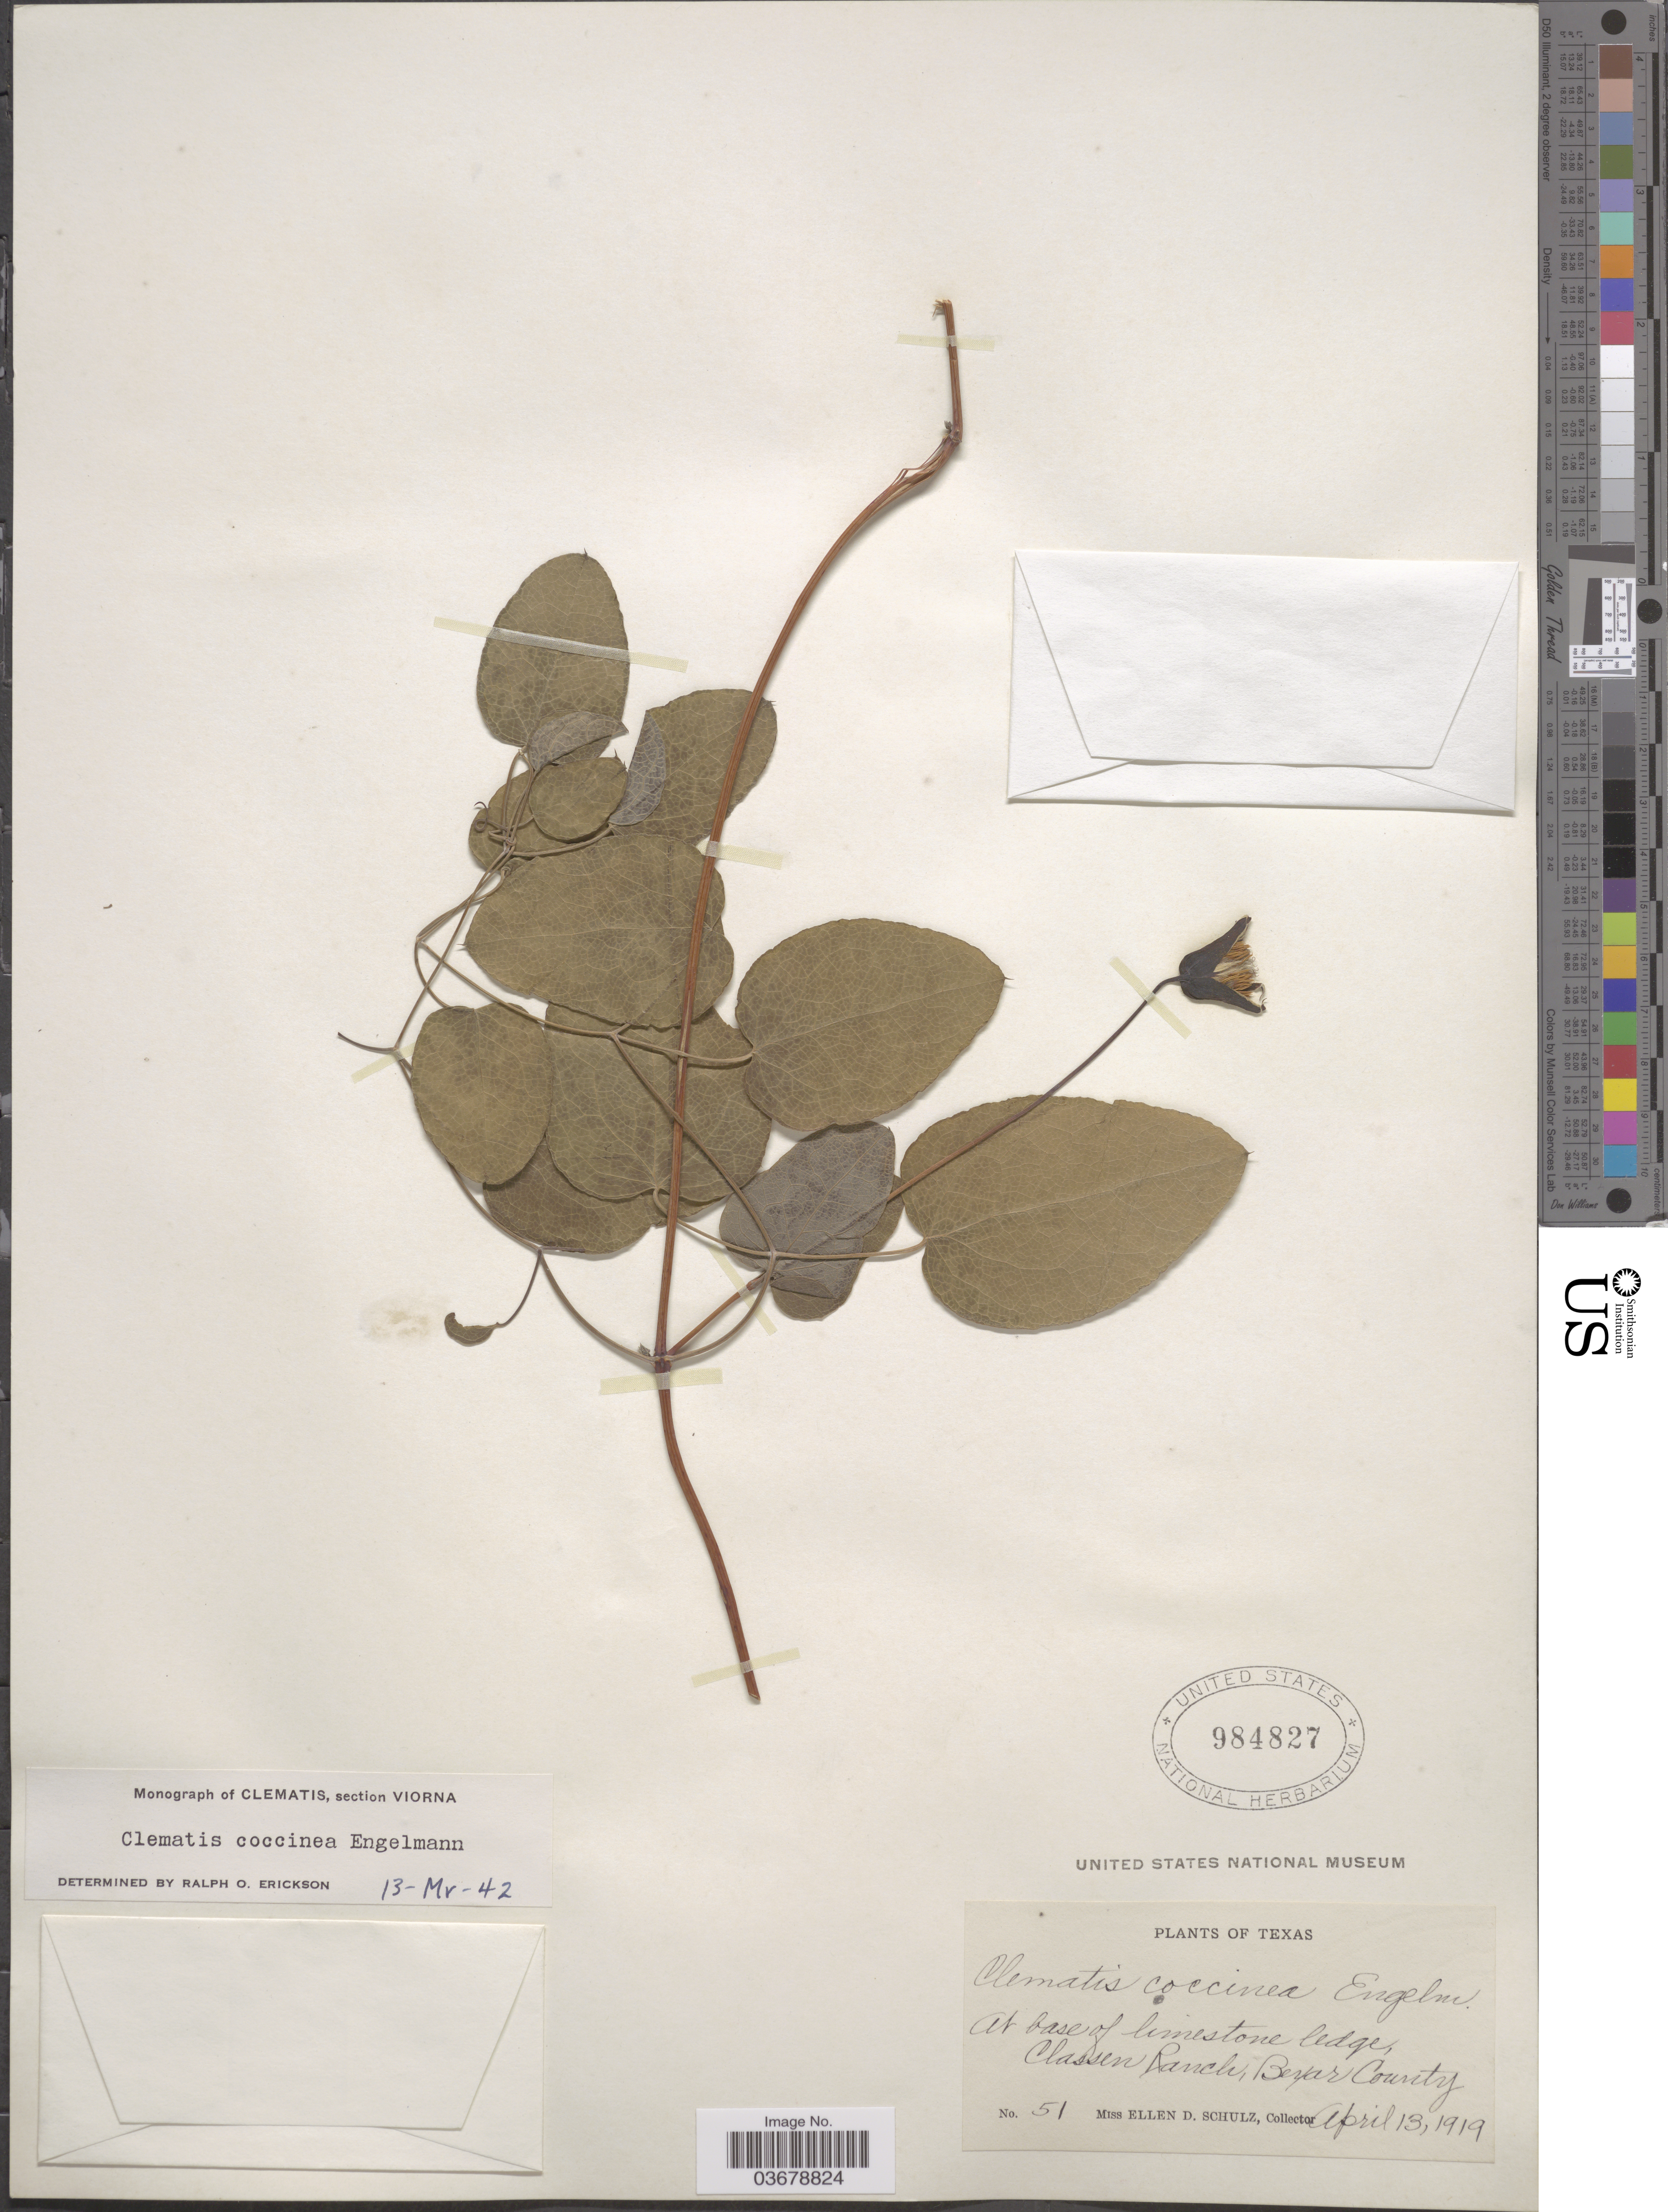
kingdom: Plantae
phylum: Tracheophyta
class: Magnoliopsida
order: Ranunculales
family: Ranunculaceae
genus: Clematis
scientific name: Clematis texensis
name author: Buckley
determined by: Strong, M. T., (US), Smithsonian Institution - National Museum of Natural History (UNITED STATES)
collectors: E. D. Schulz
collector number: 51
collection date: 1919-04-13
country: United States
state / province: Texas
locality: Classen Ranch, Bexar County.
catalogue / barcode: US 984827